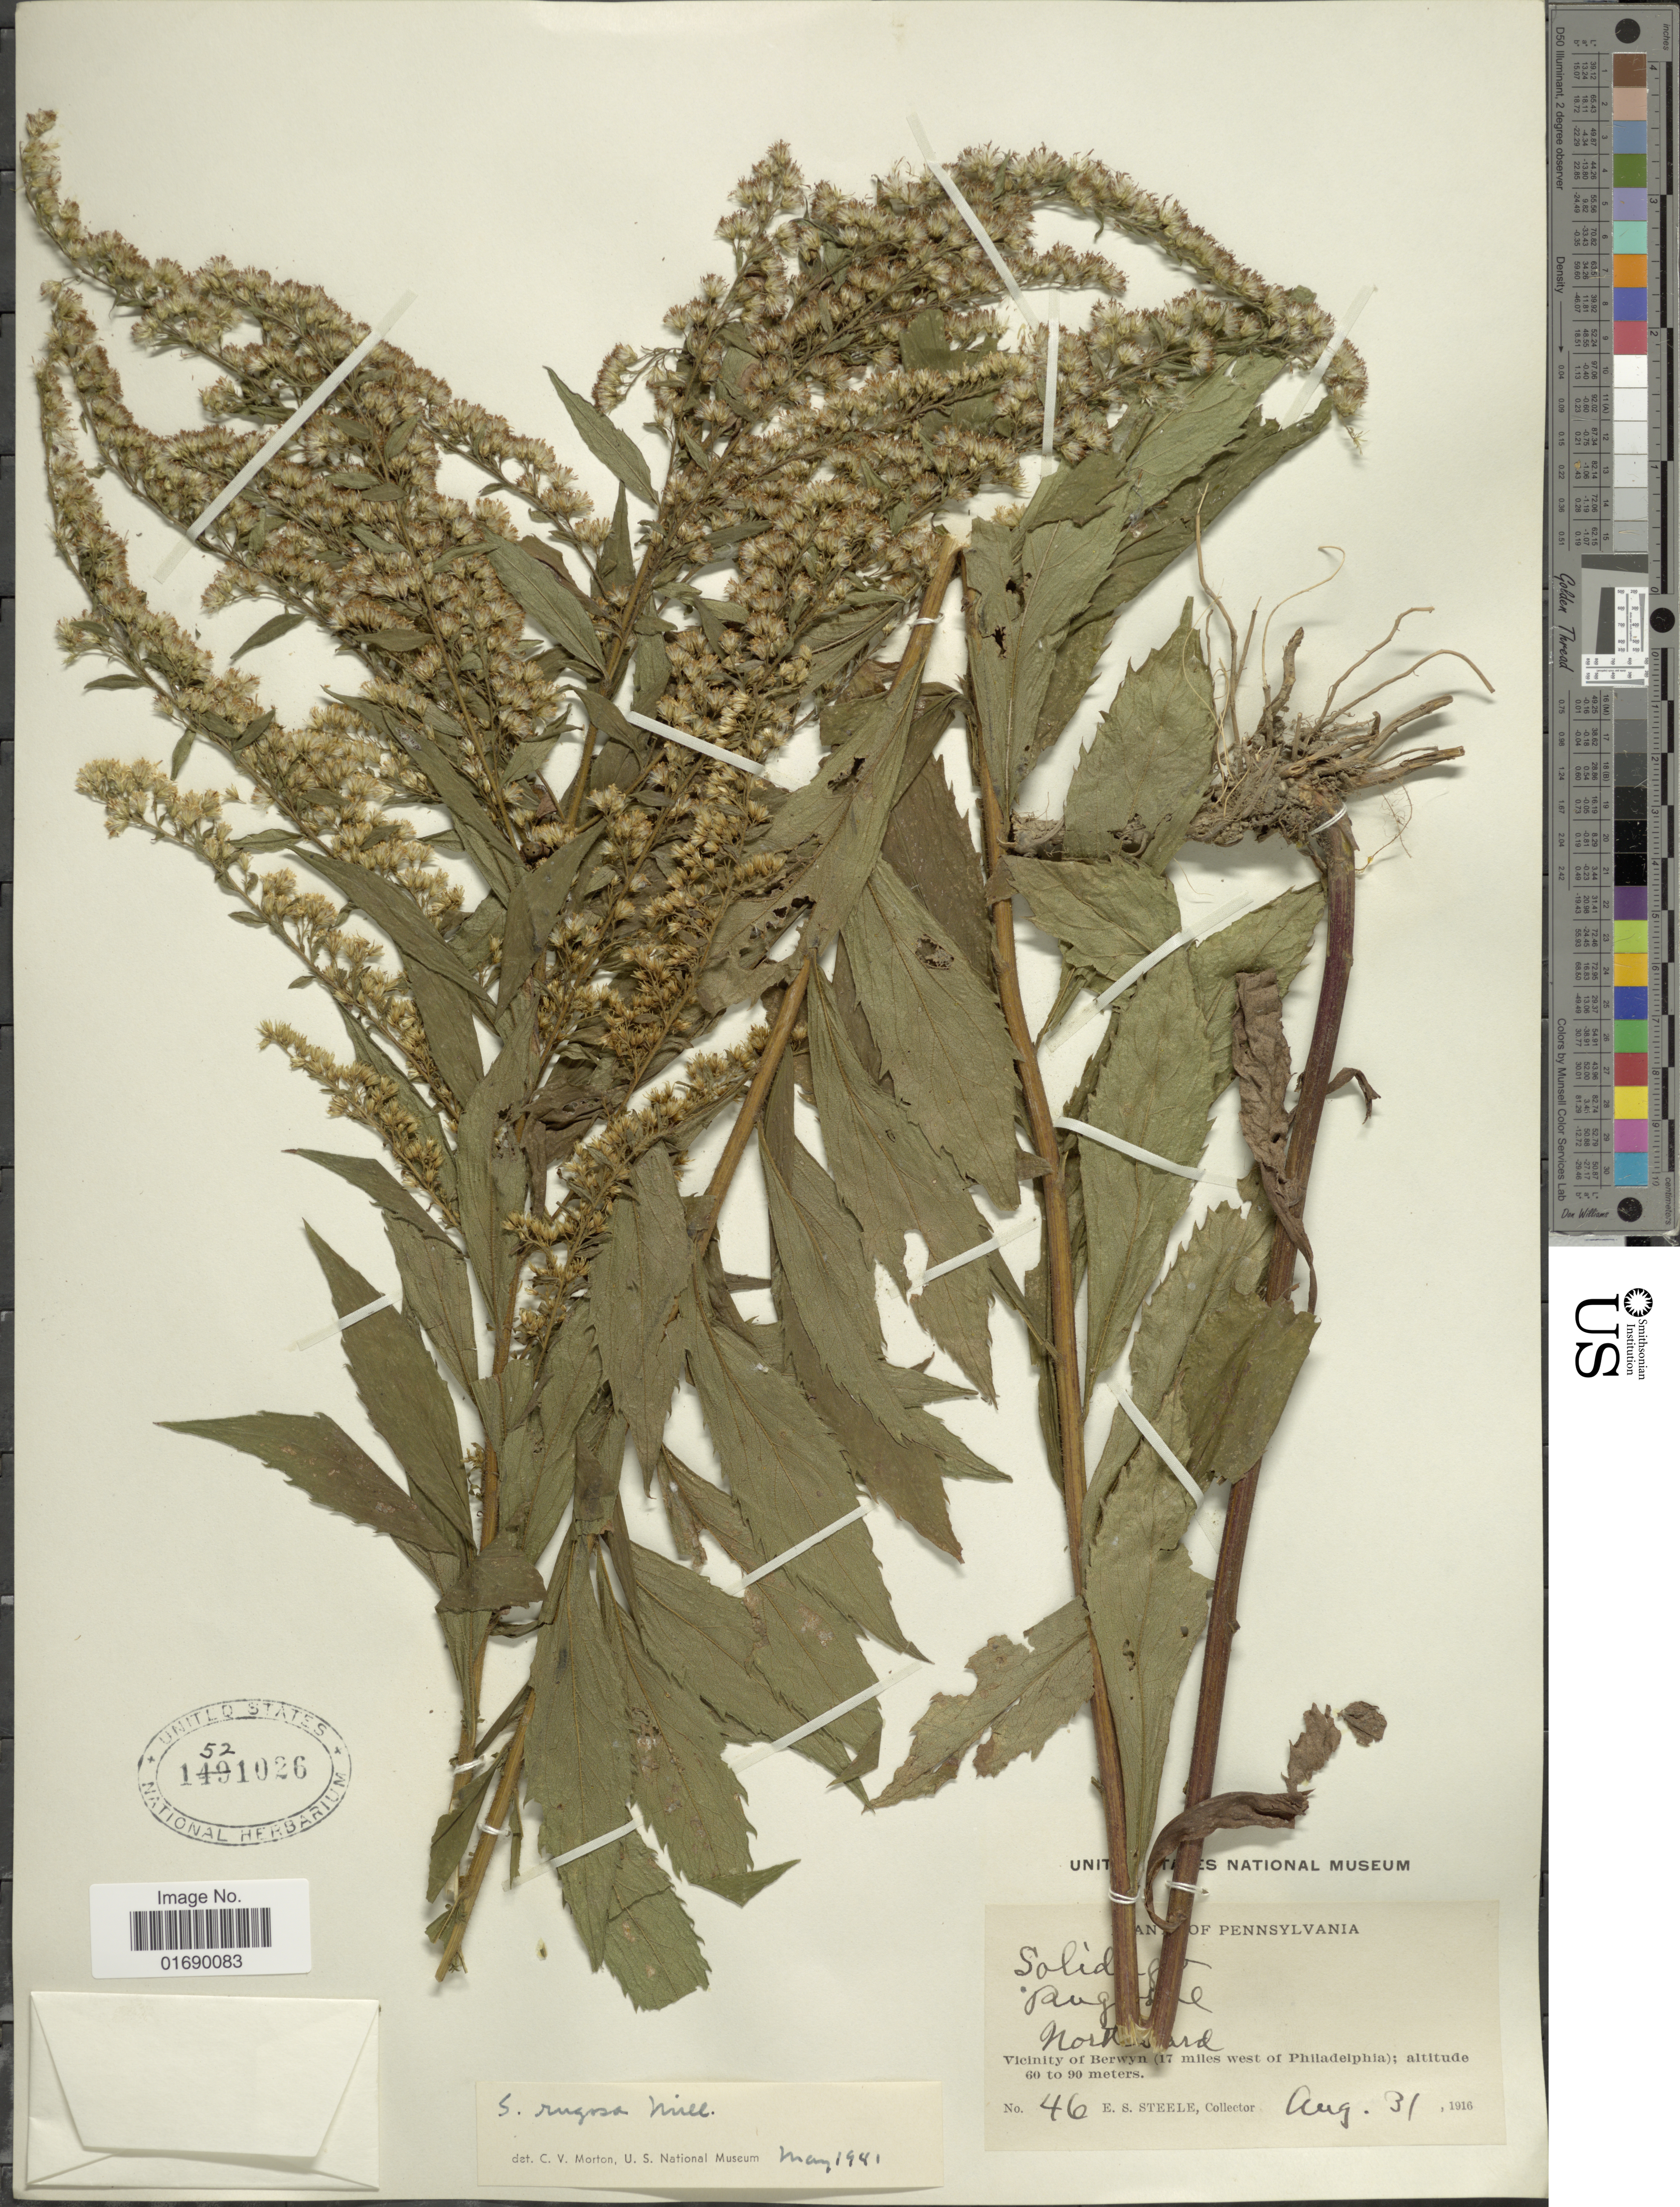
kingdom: Plantae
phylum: Tracheophyta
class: Magnoliopsida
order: Asterales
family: Asteraceae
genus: Solidago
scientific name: Solidago rugosa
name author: Mill.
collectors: E. Steele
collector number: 46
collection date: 1916-08-31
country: United States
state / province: Pennsylvania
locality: Northward, Vciinity of Berwyn (17 miles west of Philadelphia)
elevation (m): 60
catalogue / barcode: US 1521026